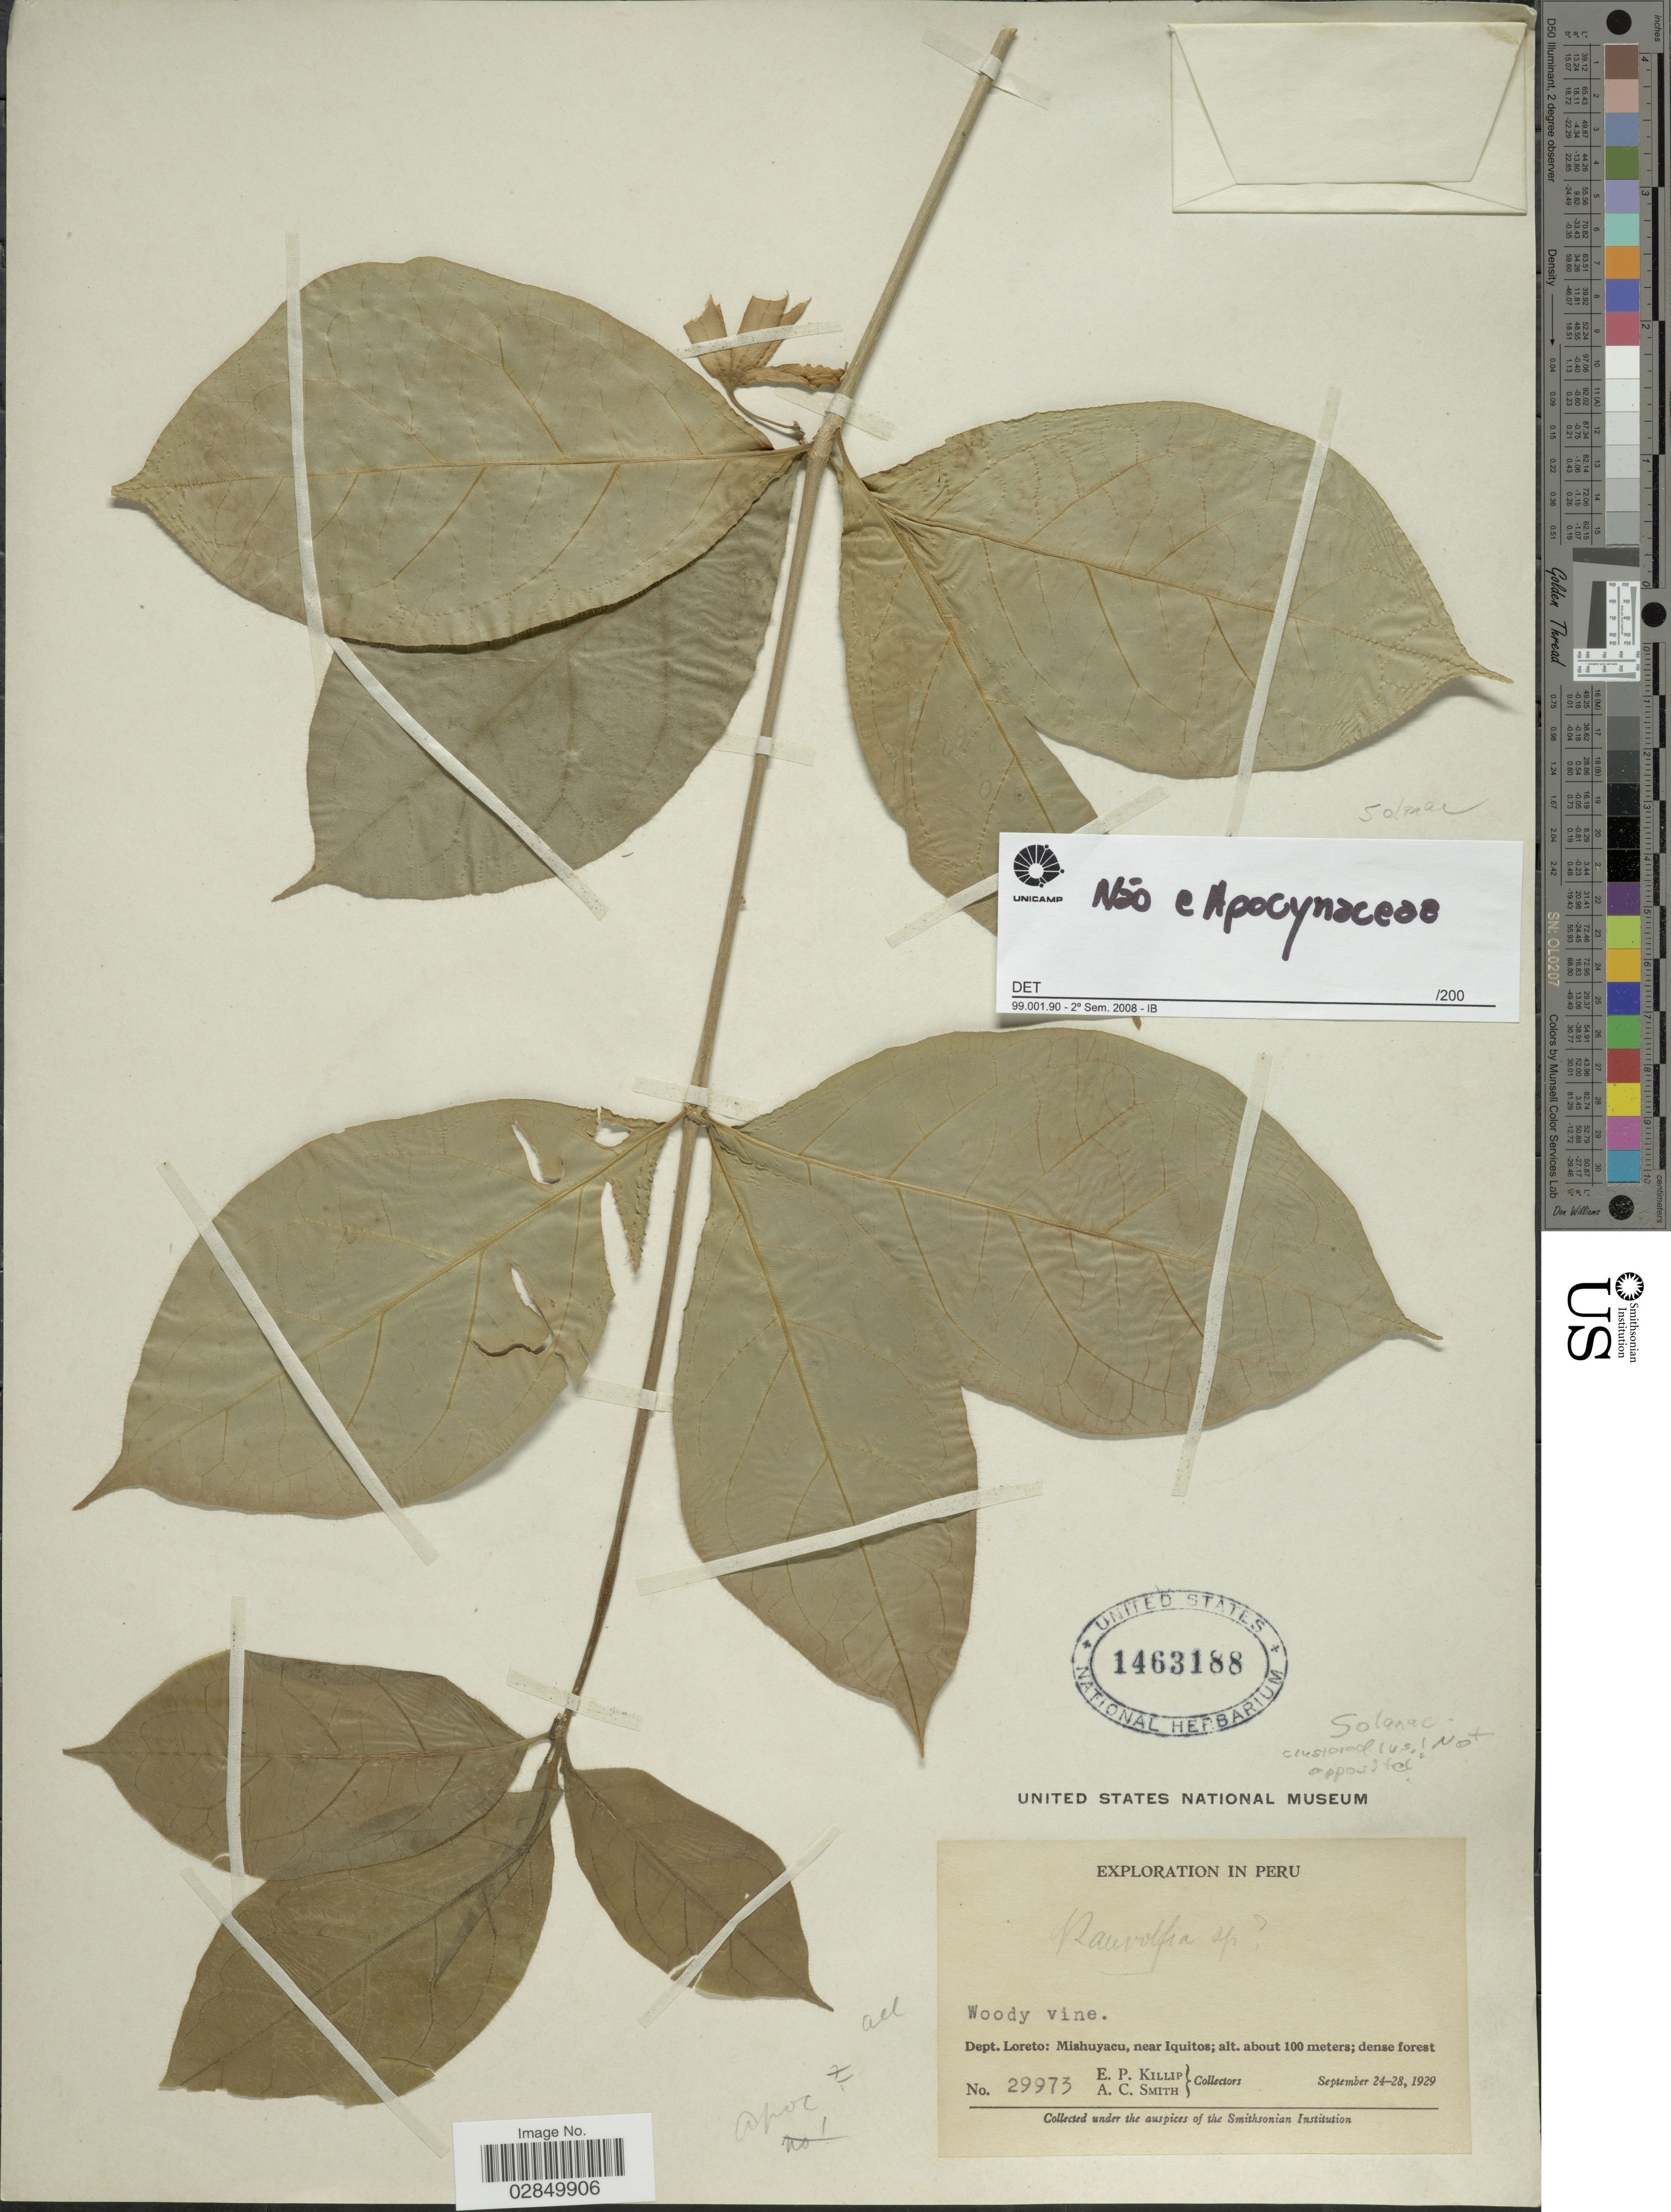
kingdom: Plantae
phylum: Tracheophyta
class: Magnoliopsida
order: Solanales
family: Solanaceae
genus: Markea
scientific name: Markea formicarum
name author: Dammer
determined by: Nee, Michael H.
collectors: E. P. Killip & A. C. Smith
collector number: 29973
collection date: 1929-09-24/1929-09-28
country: Peru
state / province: Loreto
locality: Dept. Loreto, Mishuyacu, near Iquitos.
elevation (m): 100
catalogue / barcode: US 1463188